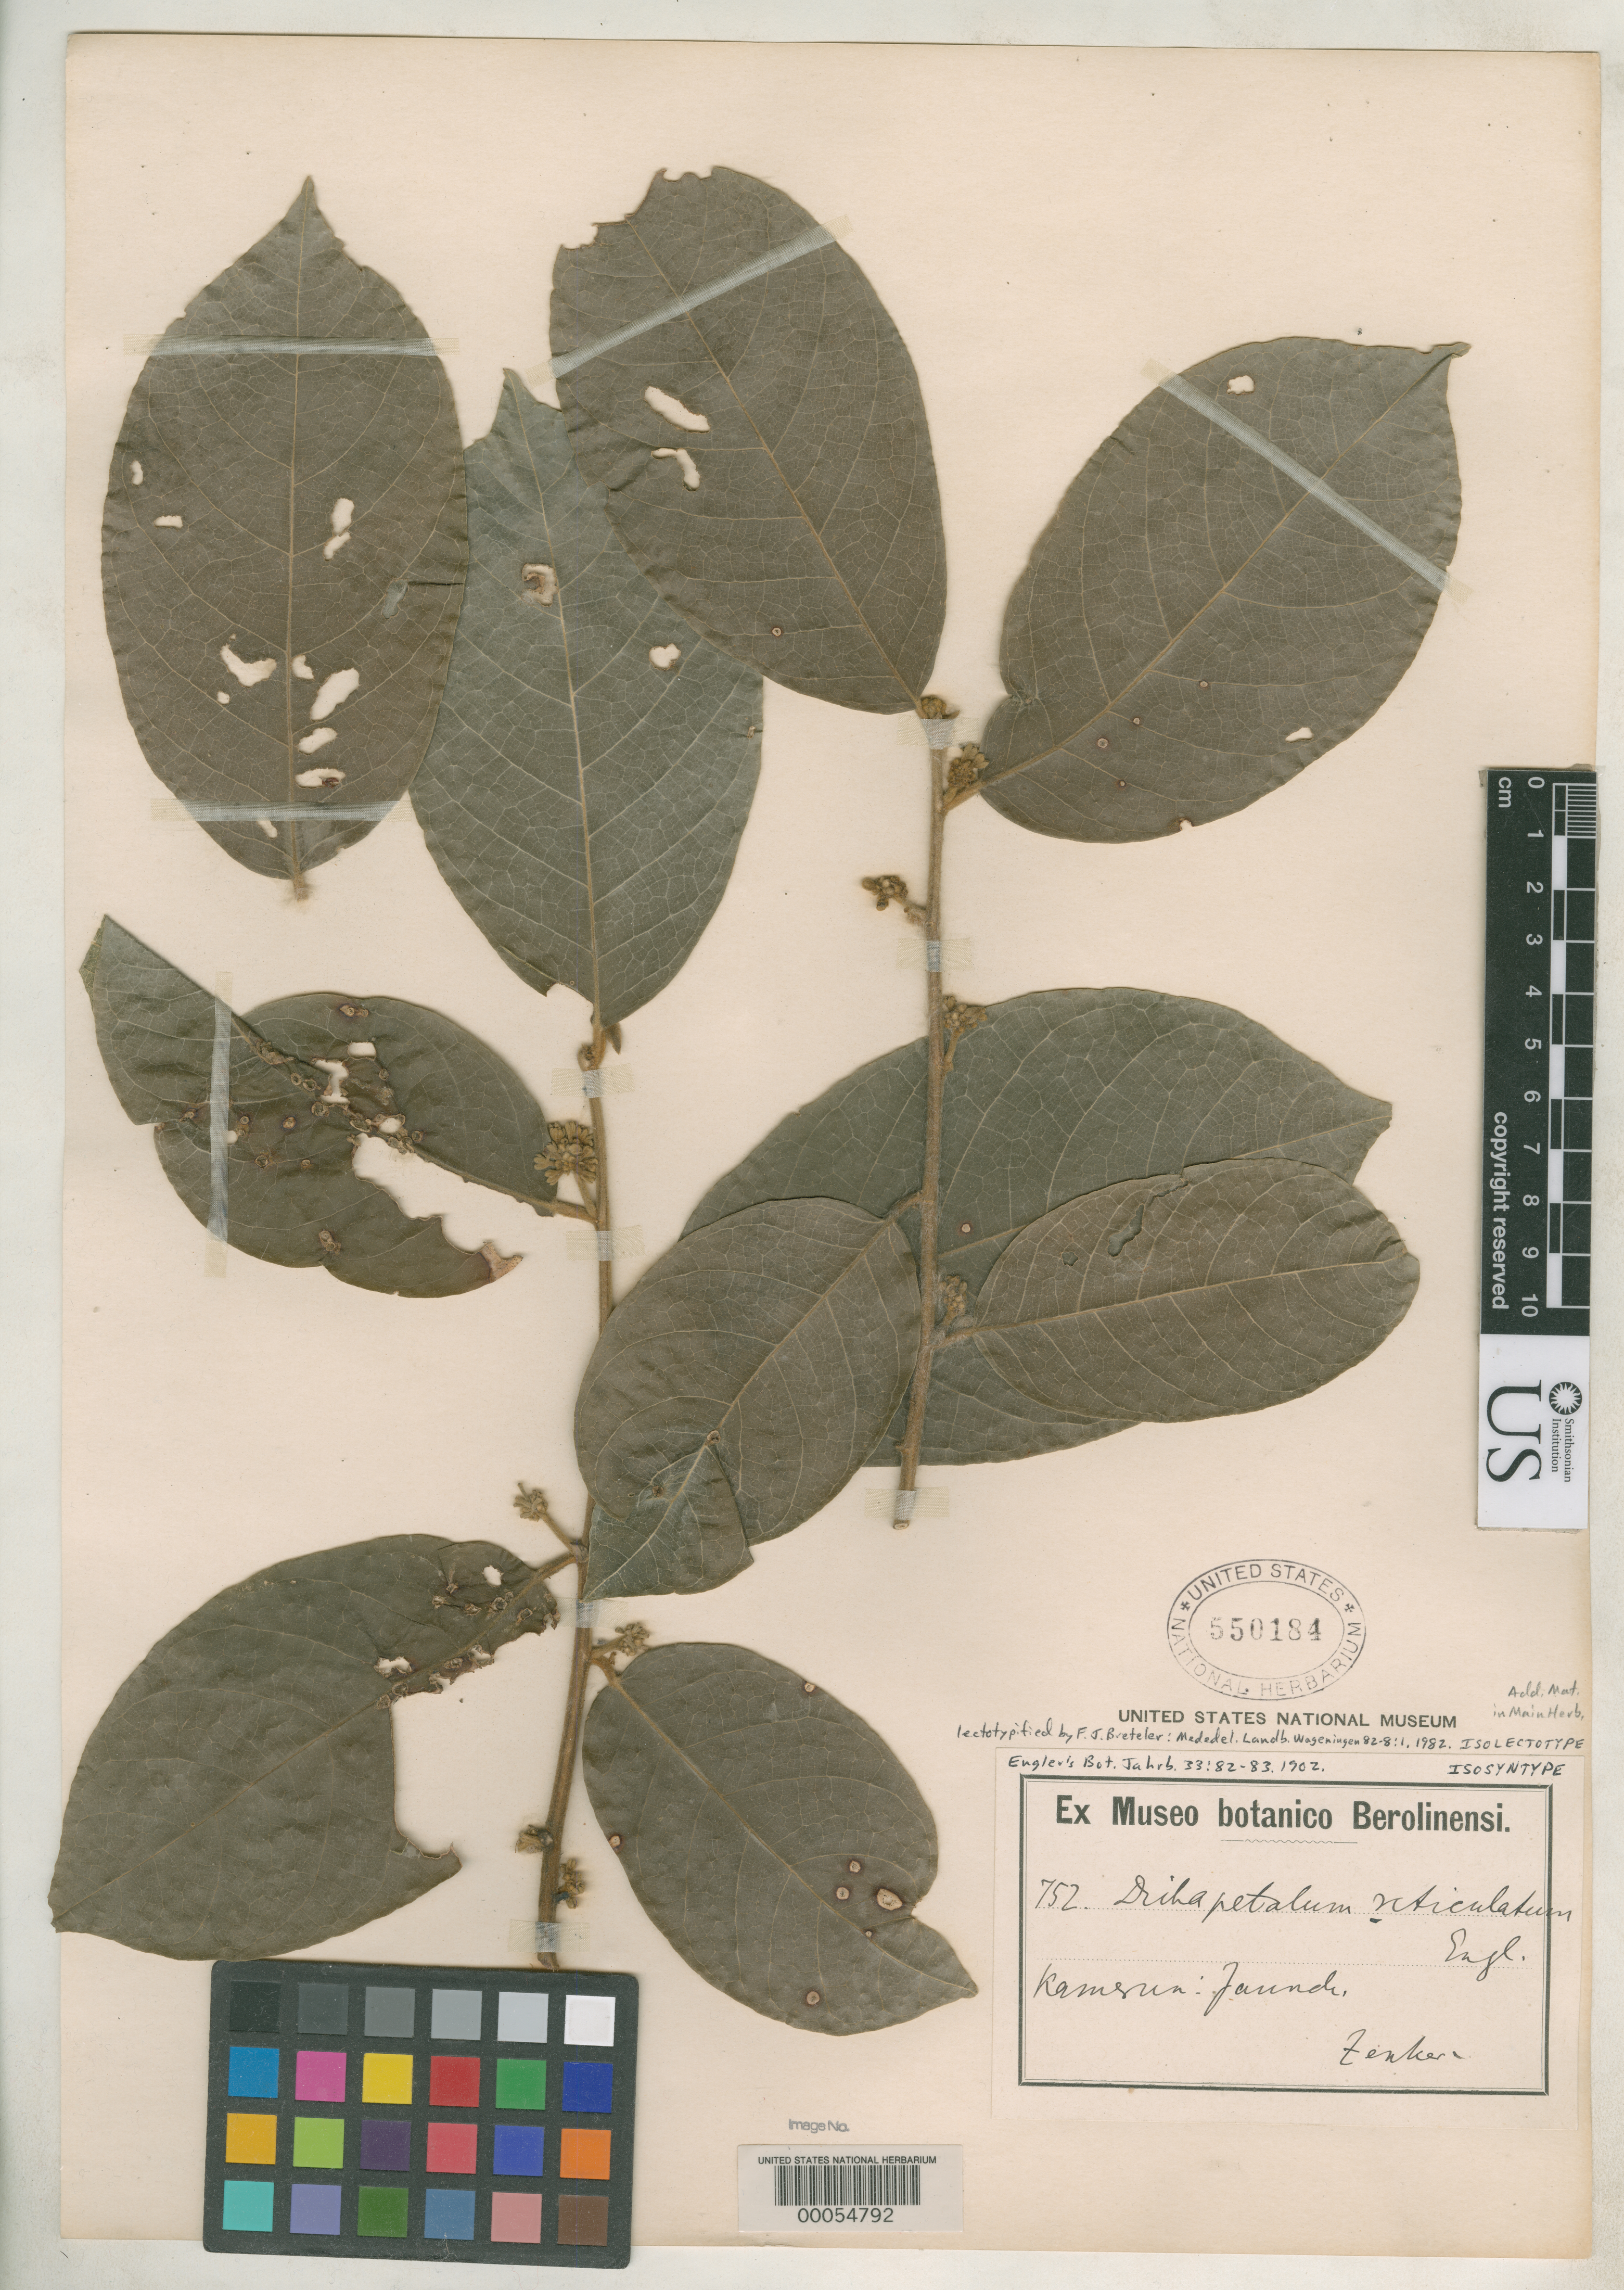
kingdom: Plantae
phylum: Tracheophyta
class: Magnoliopsida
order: Malpighiales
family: Dichapetalaceae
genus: Dichapetalum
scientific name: Dichapetalum reticulatum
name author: Engl.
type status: Isolectotype; Isosyntype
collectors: G. A. Zenker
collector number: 752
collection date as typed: Mar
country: Cameroon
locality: Jaunde, Urwald bei der station.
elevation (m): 800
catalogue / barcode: US 550184